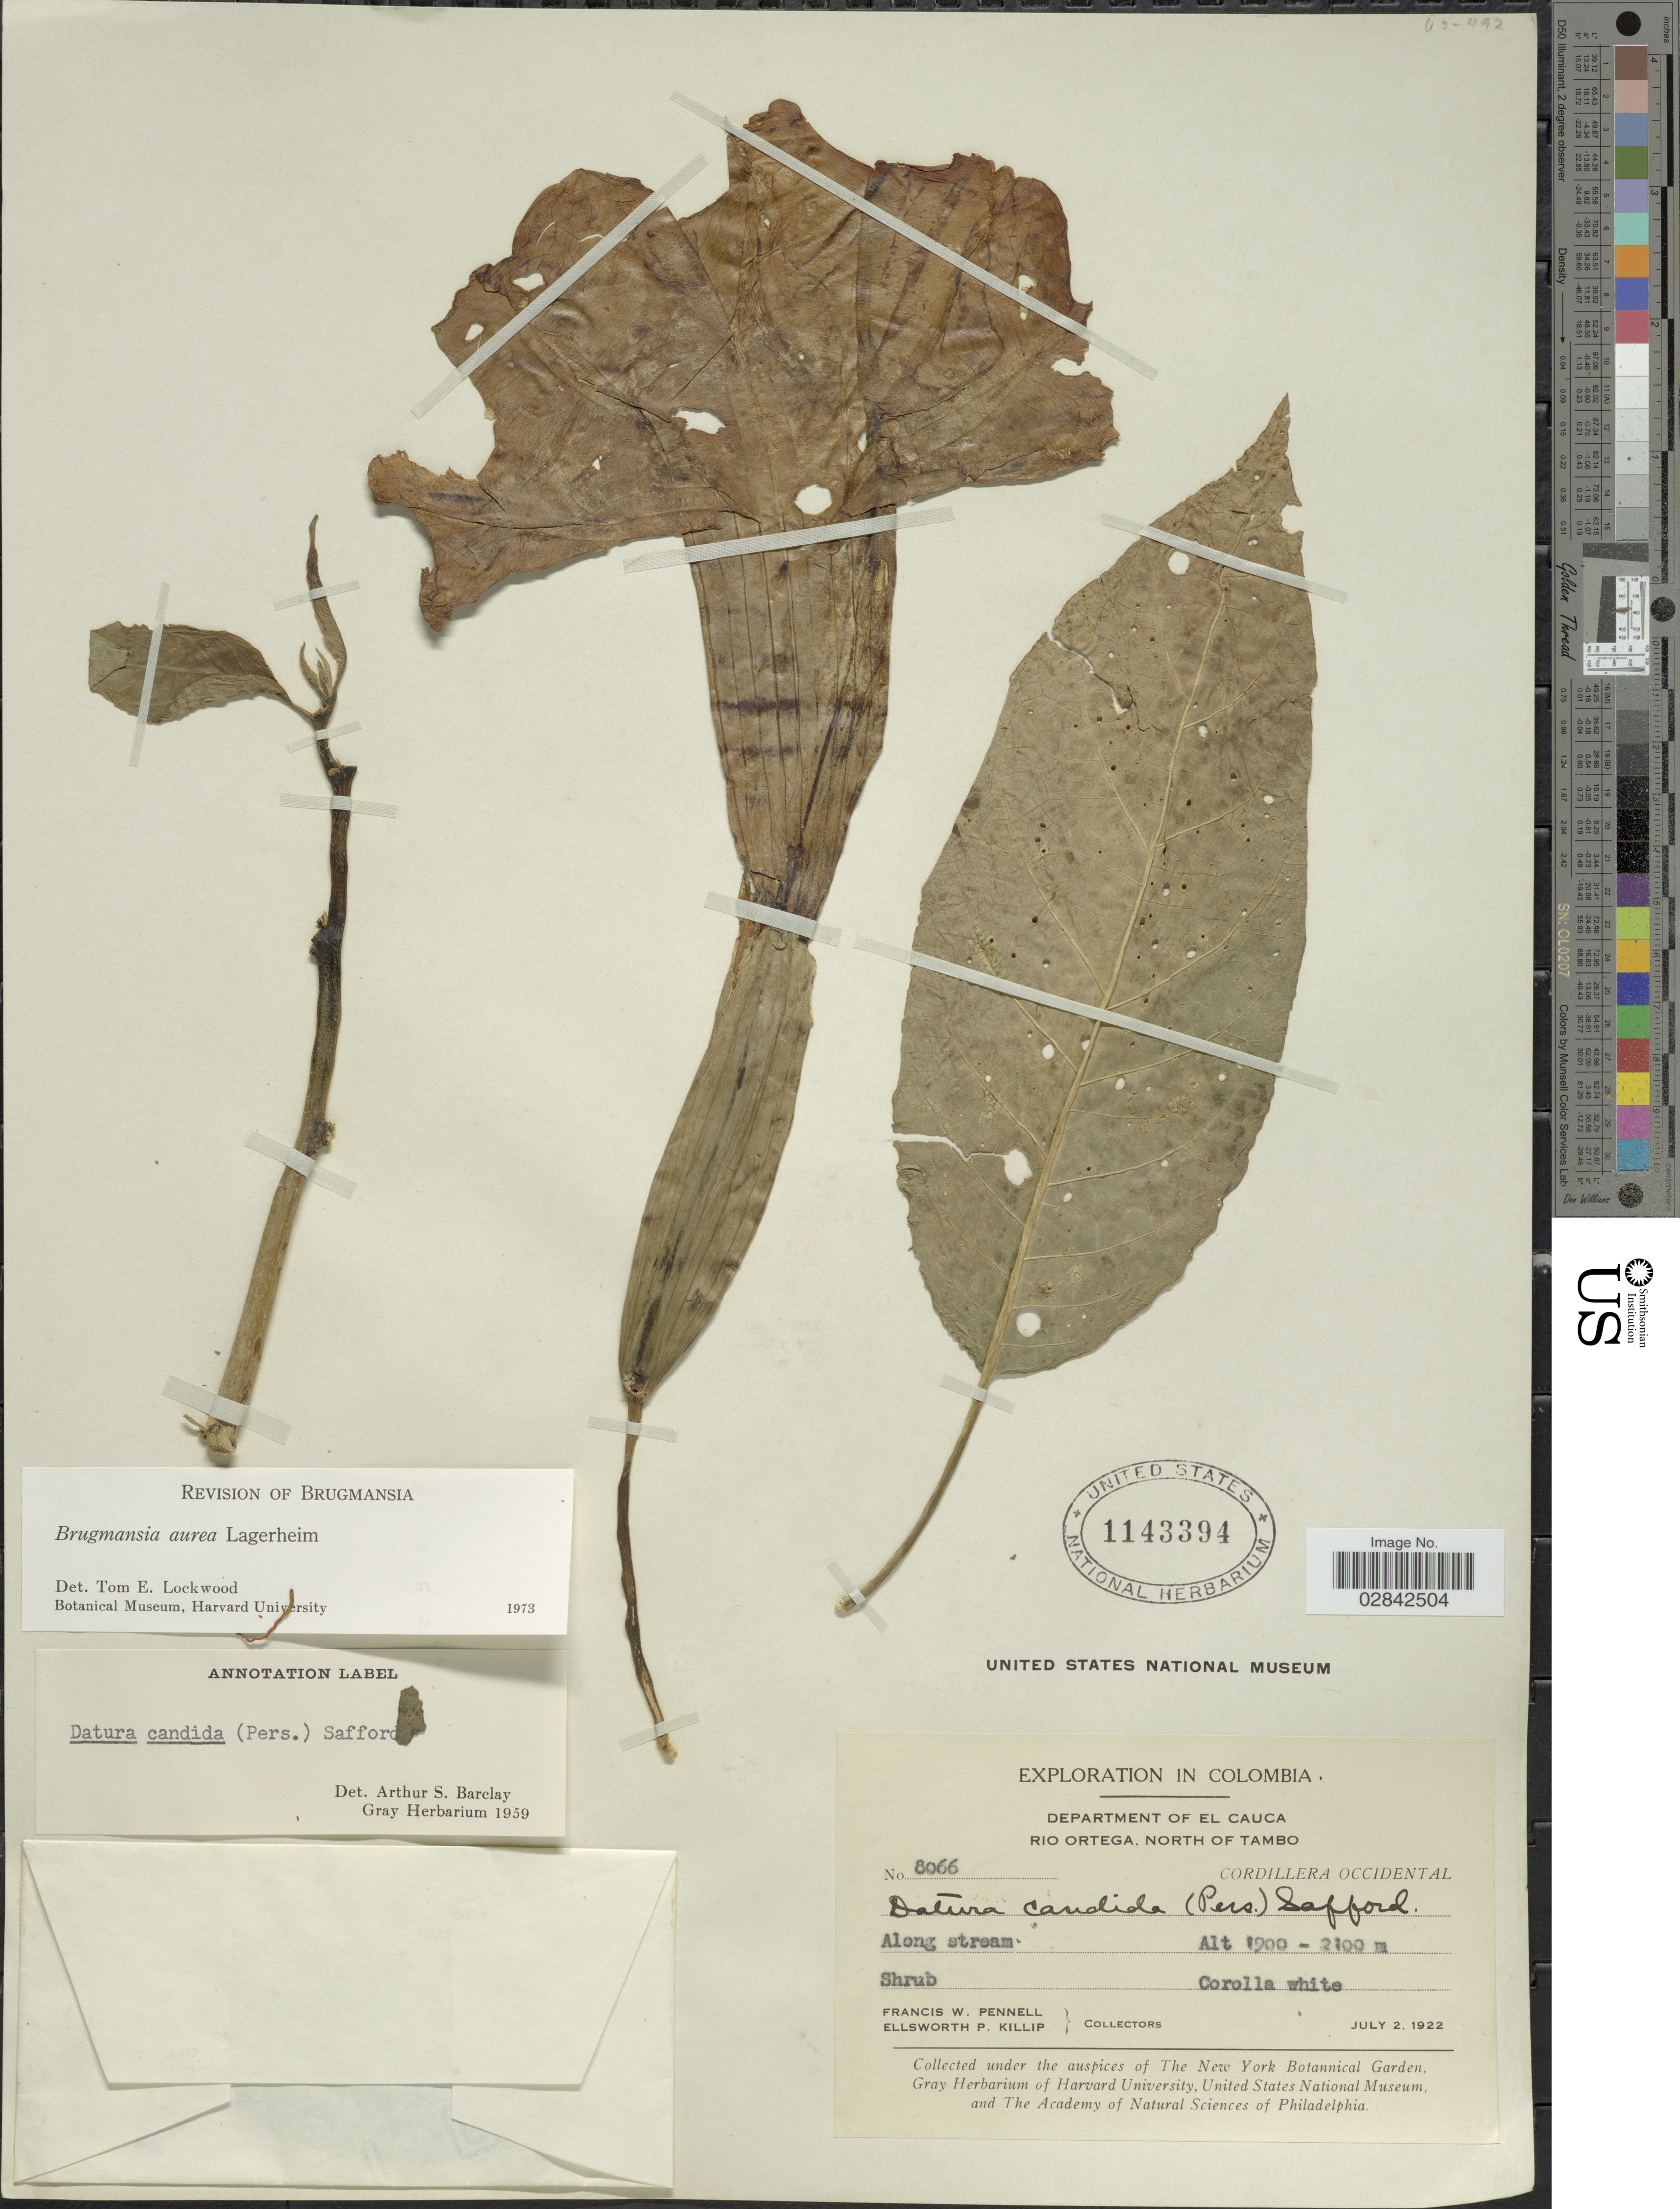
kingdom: Plantae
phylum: Tracheophyta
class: Magnoliopsida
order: Solanales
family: Solanaceae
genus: Brugmansia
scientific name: Brugmansia aurea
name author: Lagerh.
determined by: Lockwood, T. E.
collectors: F. W. Pennell & E. P. Killip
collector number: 8066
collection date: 1922-07-02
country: Colombia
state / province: Cauca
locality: Department of El Cauca, Rio Ortega, North of Tambo, Cordillera Occidental.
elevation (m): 1900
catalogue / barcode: US 1143394